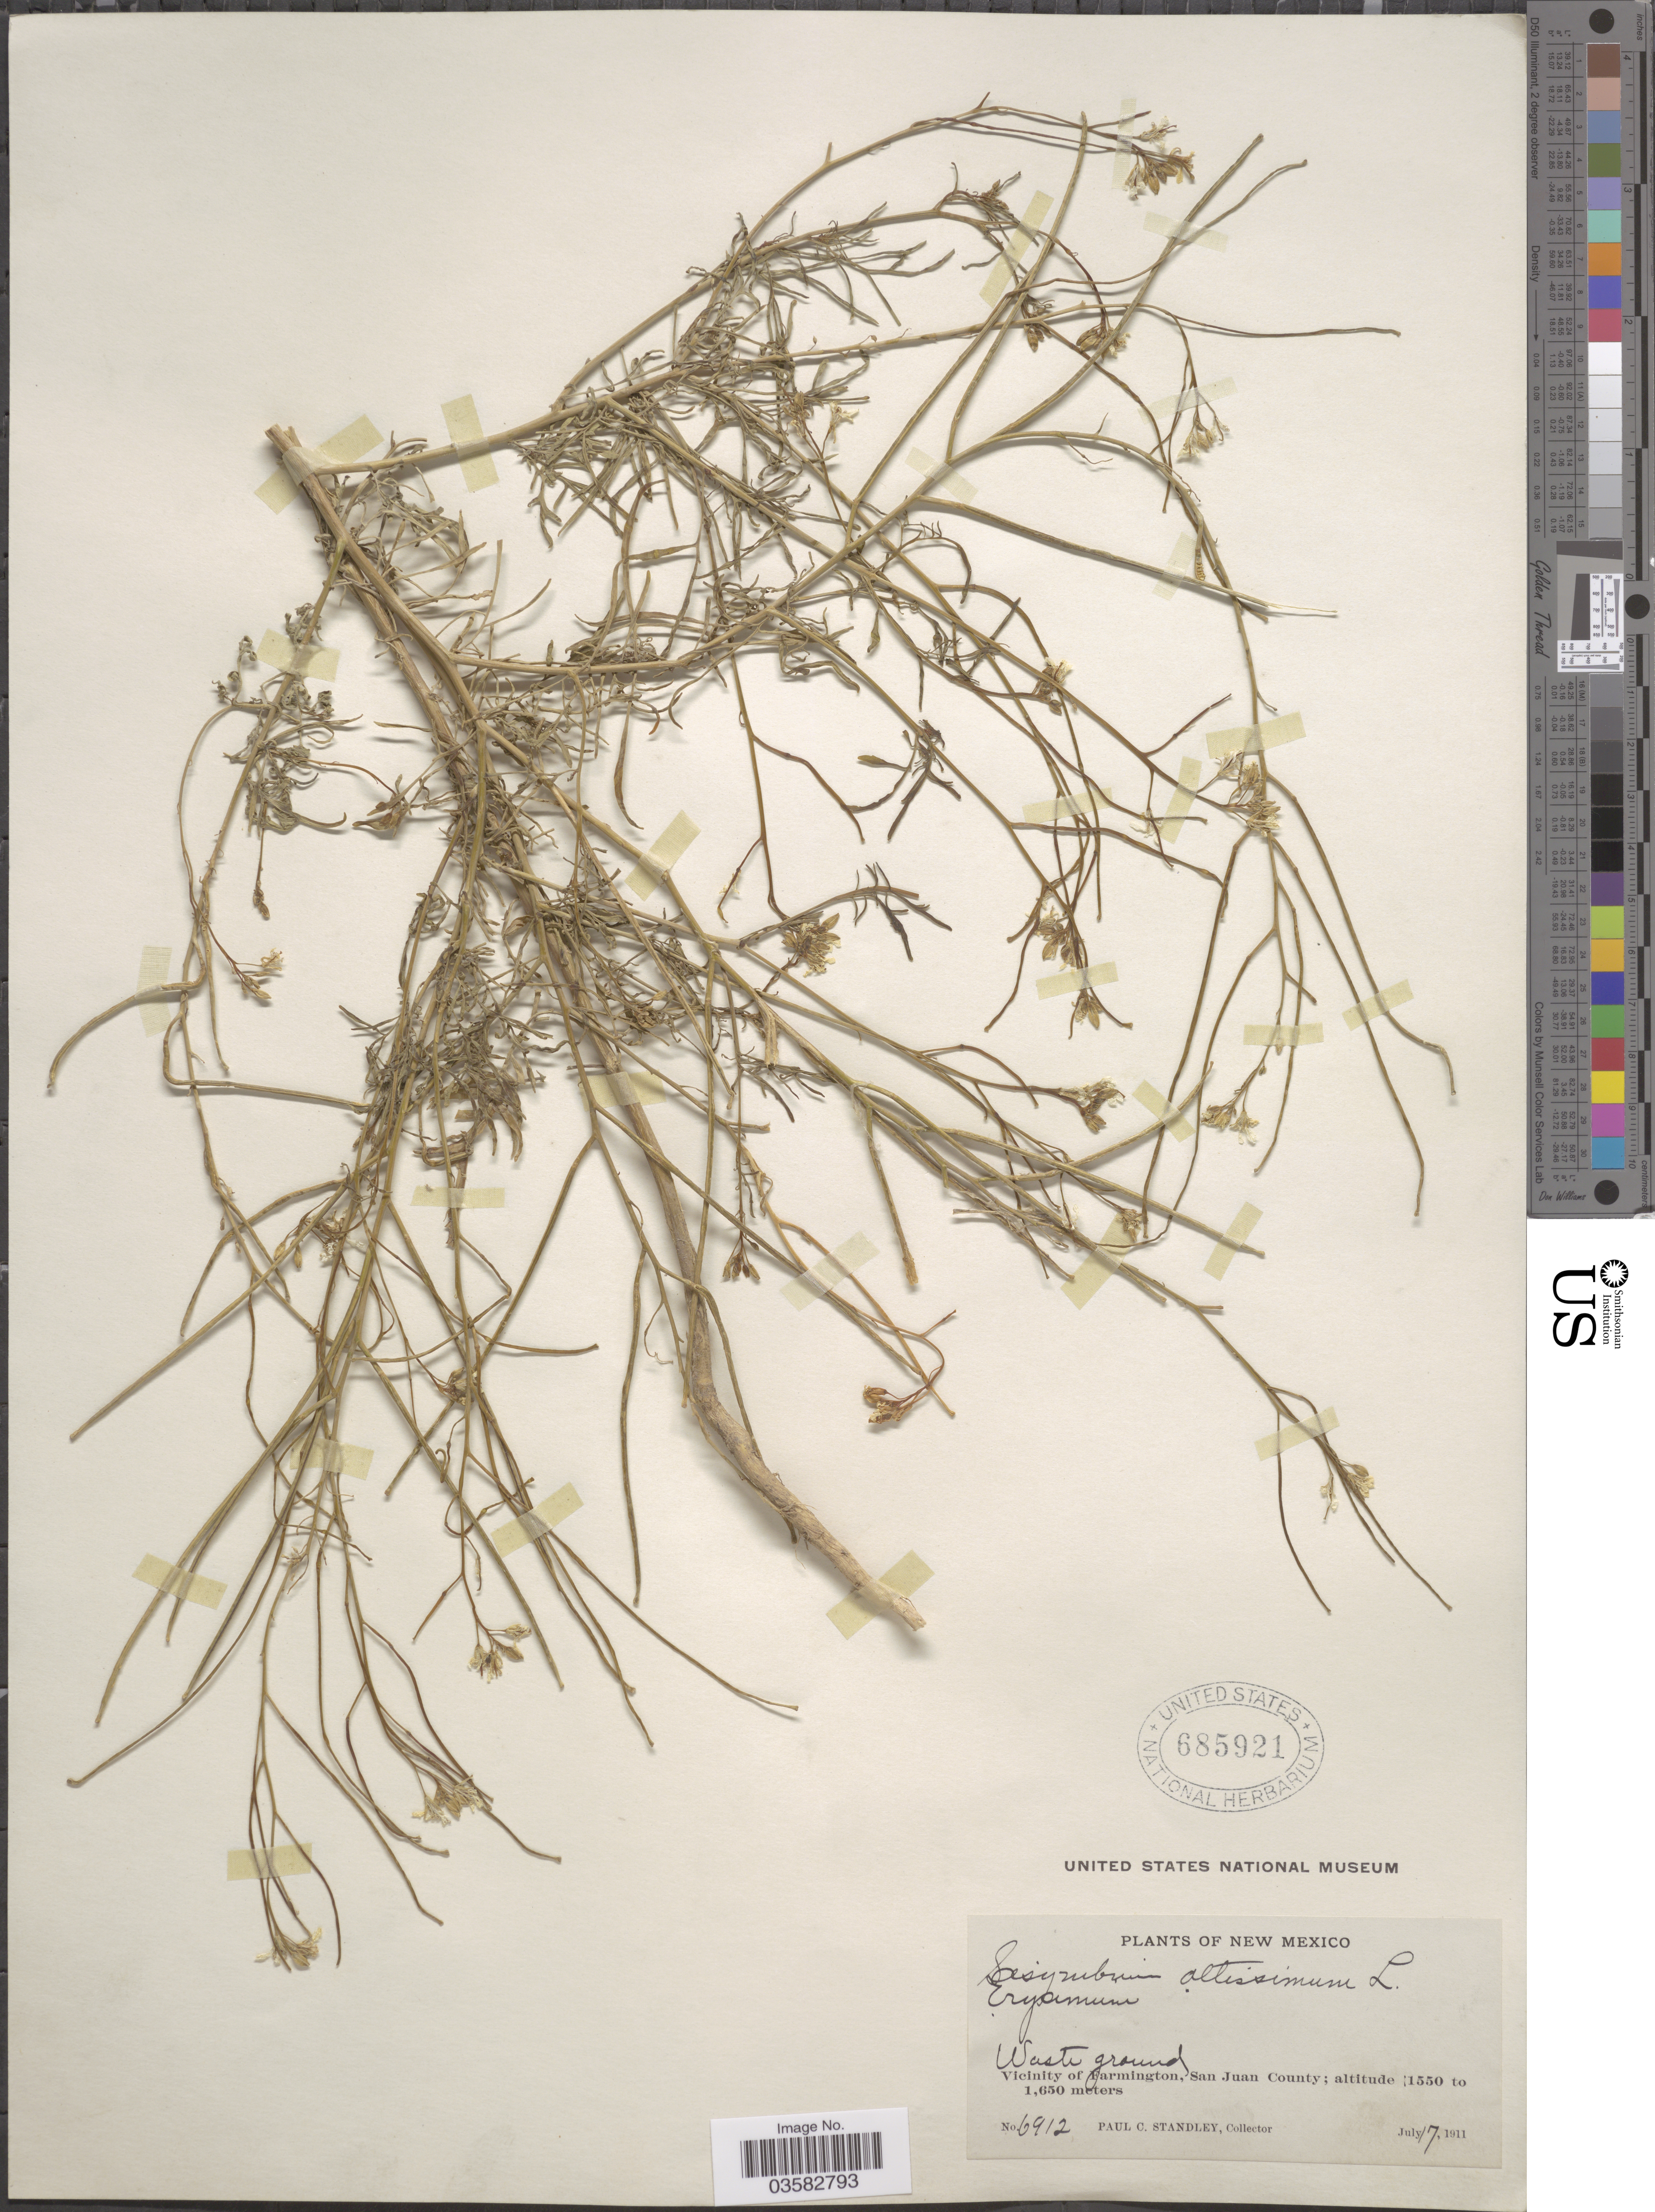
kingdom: Plantae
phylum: Tracheophyta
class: Magnoliopsida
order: Brassicales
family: Brassicaceae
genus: Sisymbrium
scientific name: Sisymbrium altissimum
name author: L.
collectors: P. C. Standley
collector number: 6912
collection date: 1911-07-17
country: United States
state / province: New Mexico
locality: Vicinity of Farmington, San Juan County.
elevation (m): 1550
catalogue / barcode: US 685921